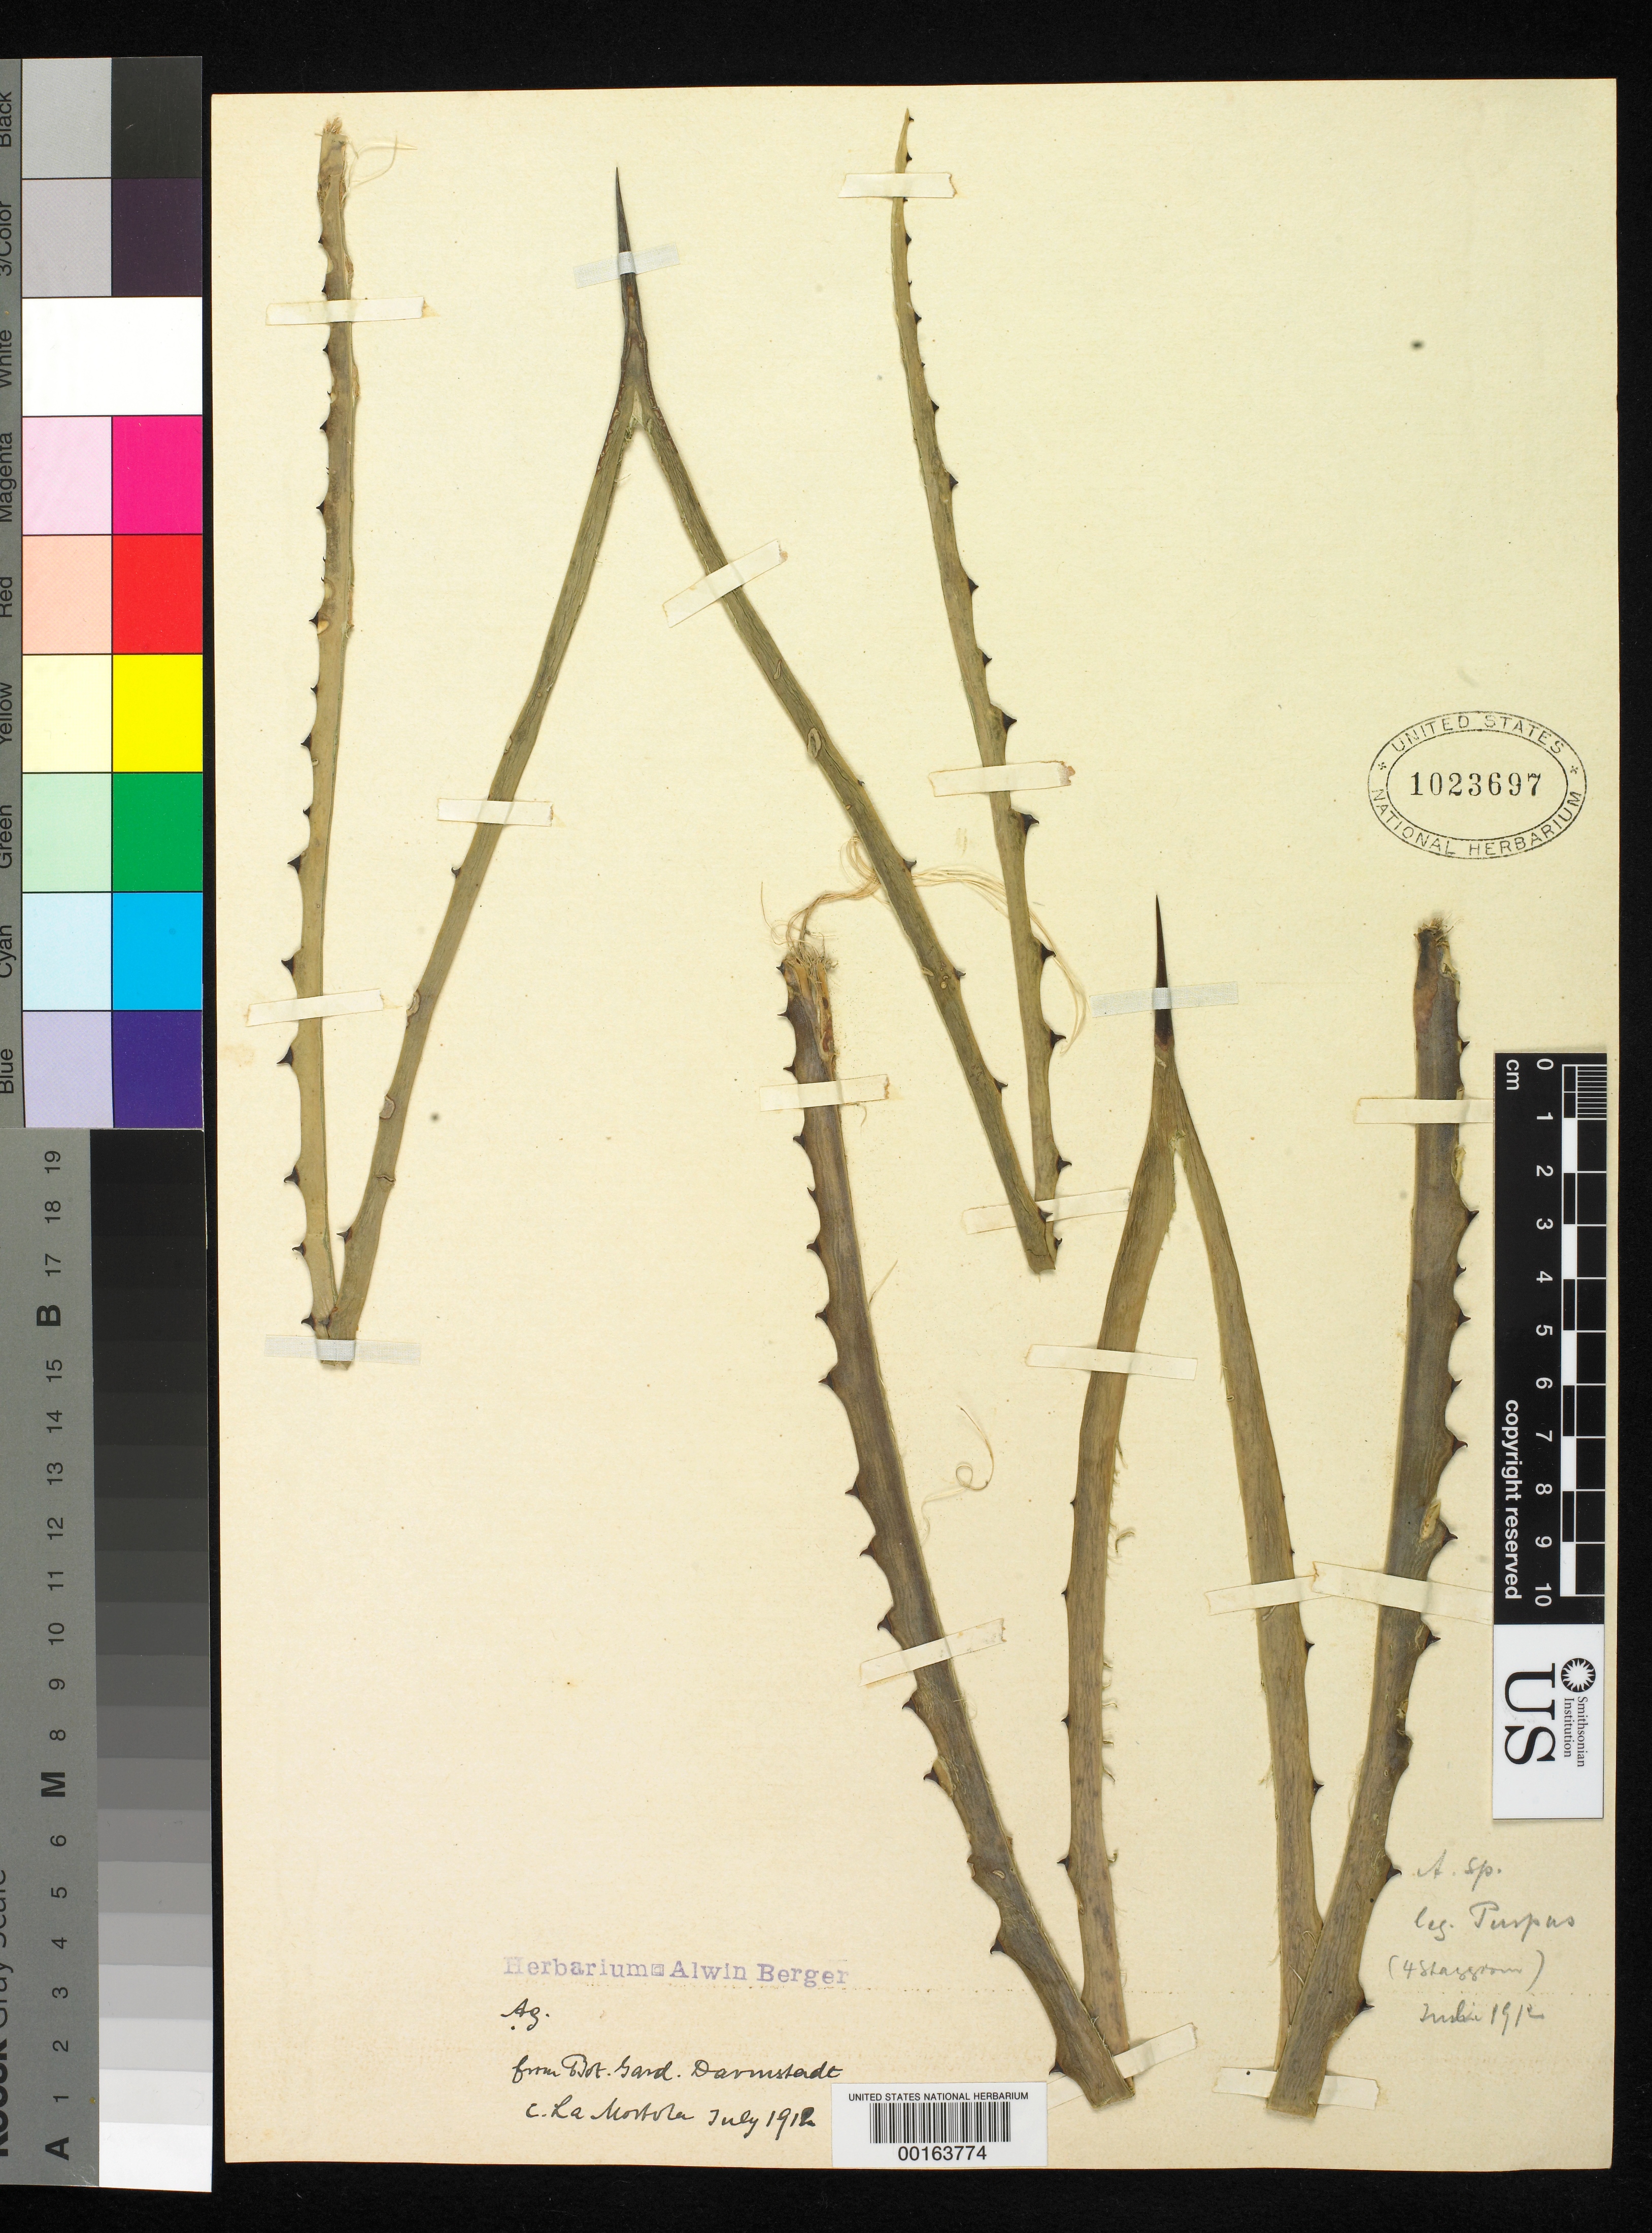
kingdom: Plantae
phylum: Tracheophyta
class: Liliopsida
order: Asparagales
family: Asparagaceae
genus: Agave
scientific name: Agave sp.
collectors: ex herb. A. Berger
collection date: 1909-06-02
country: Mexico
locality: Cultivated at La Mortola, Italy.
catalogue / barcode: US 1023697